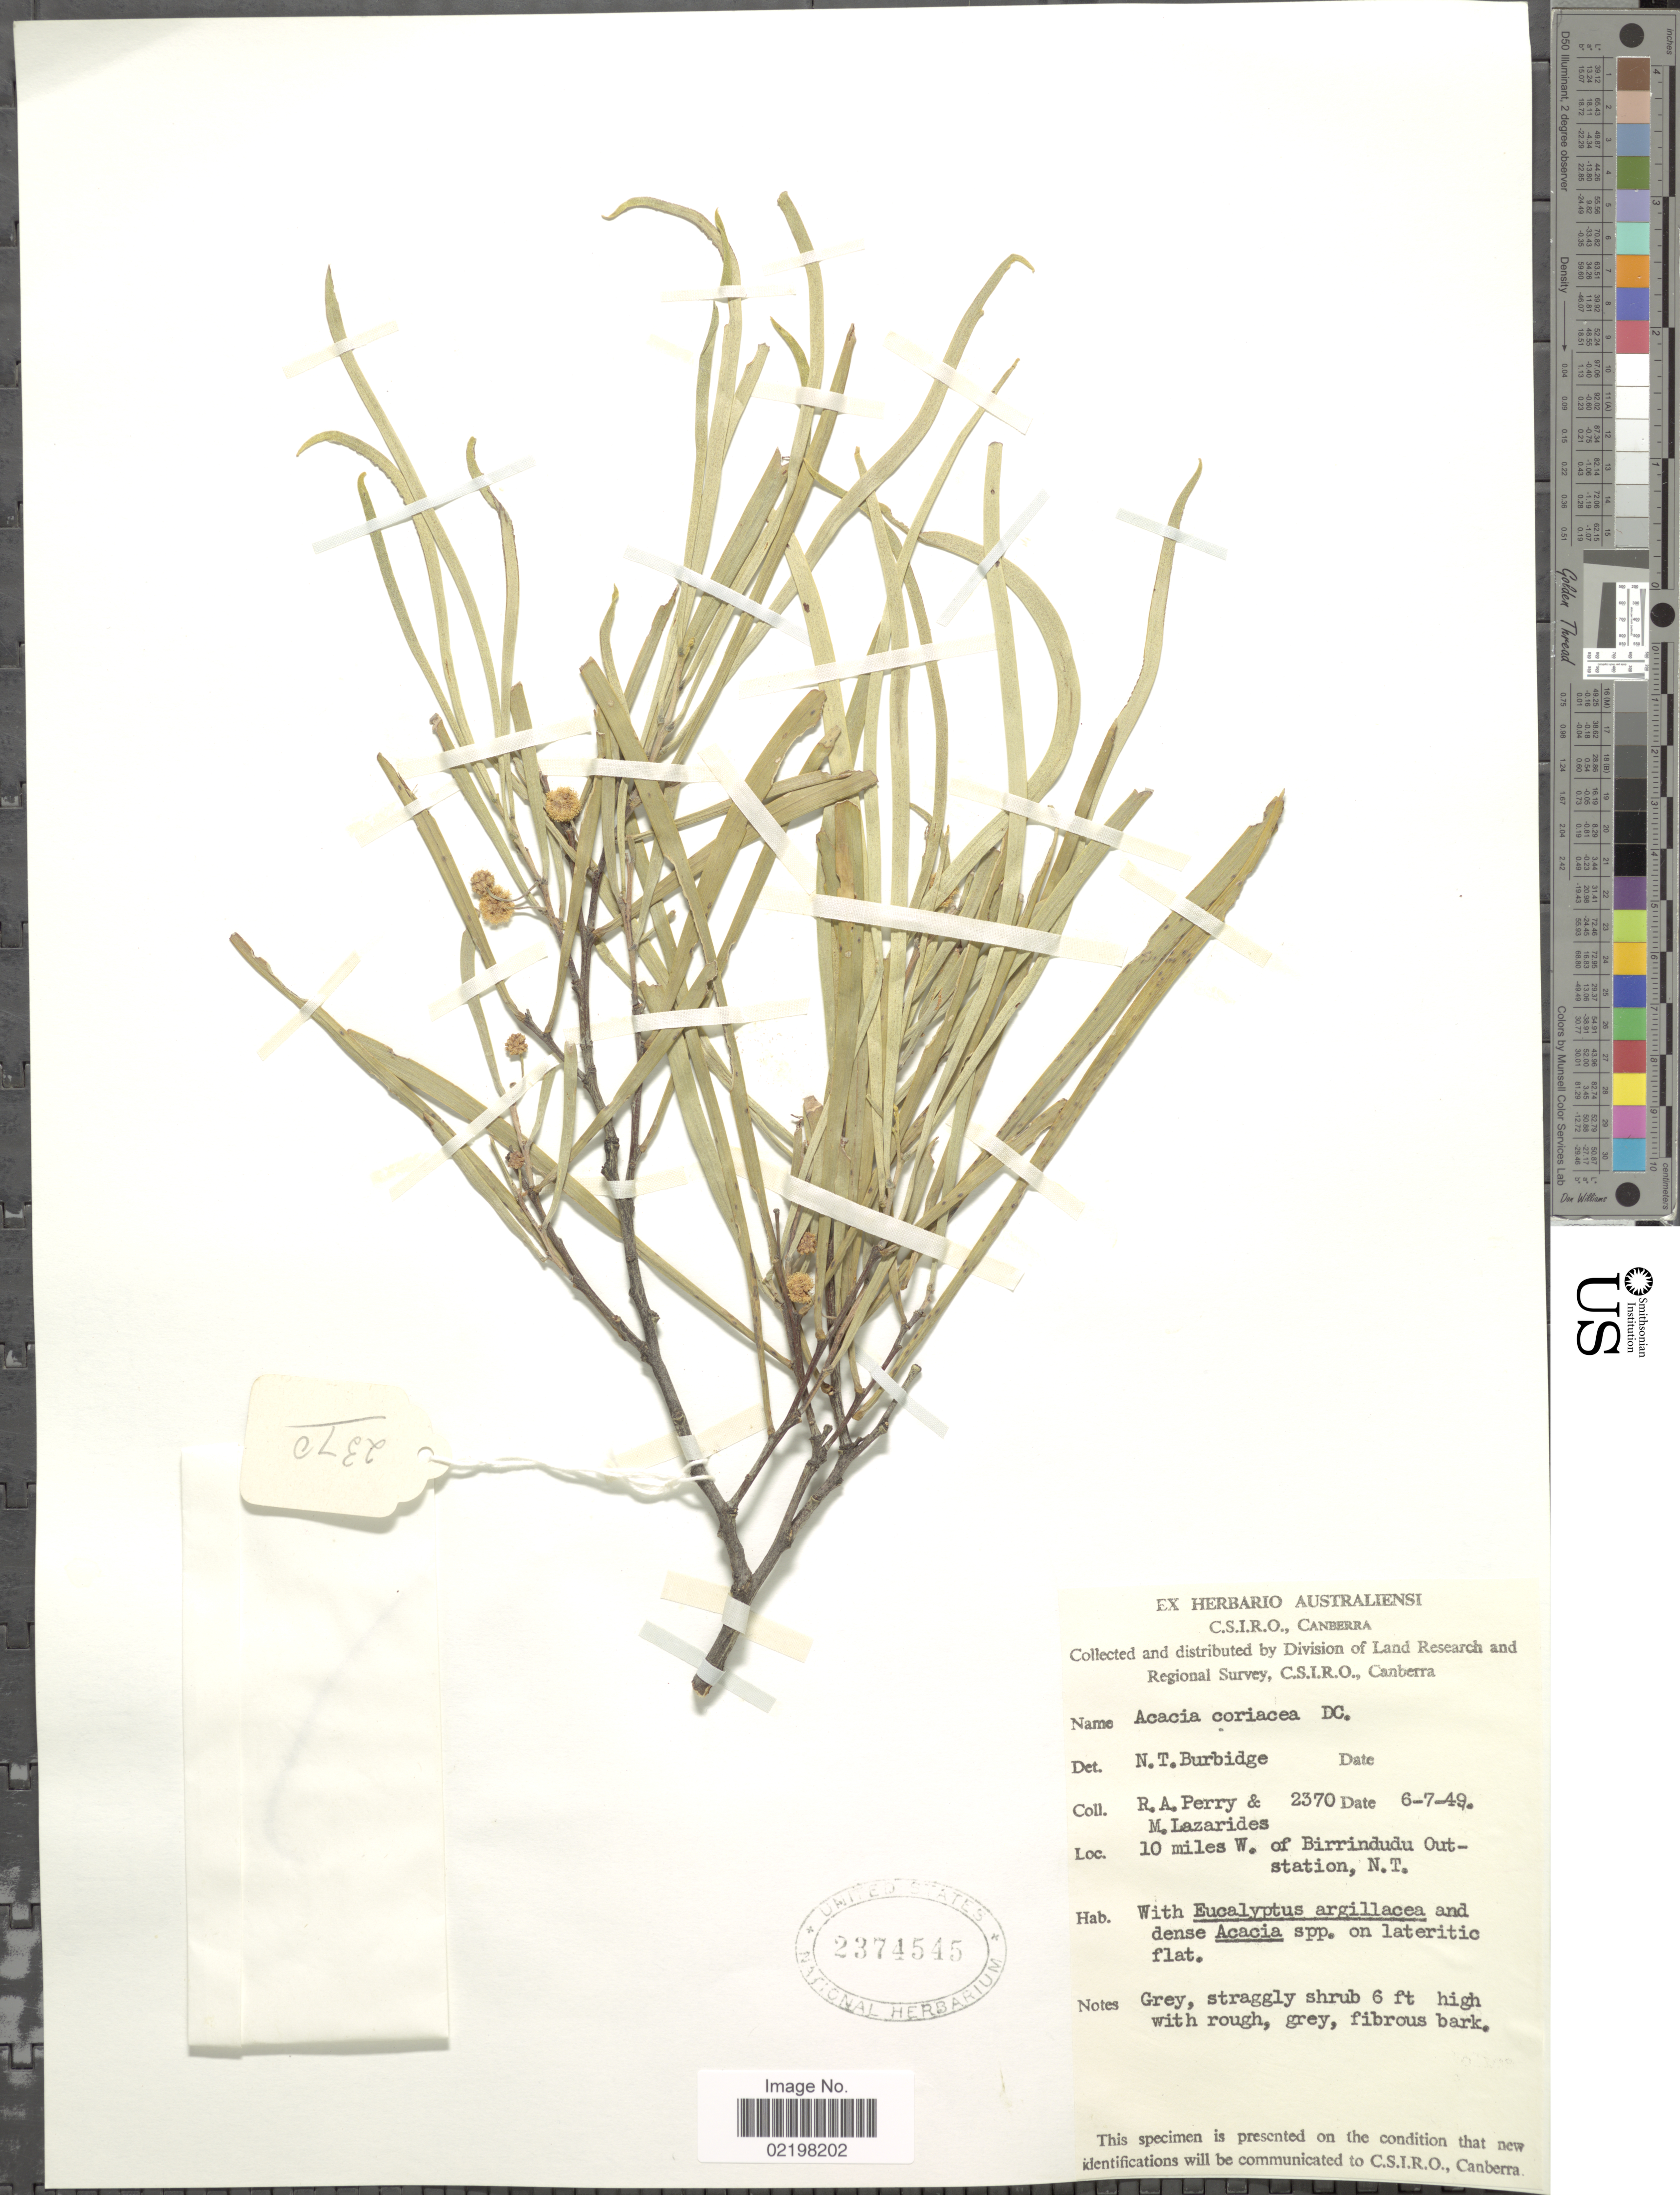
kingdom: Plantae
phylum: Tracheophyta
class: Magnoliopsida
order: Fabales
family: Fabaceae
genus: Acacia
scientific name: Acacia coriacea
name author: DC.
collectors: R. L. Perry & M. Lazarides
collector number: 2370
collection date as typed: Transcribed d/m/y: 6/7/49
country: Australia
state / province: Northern Territory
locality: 10 miles W. of Birrindudu Out-station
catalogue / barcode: US 2374545